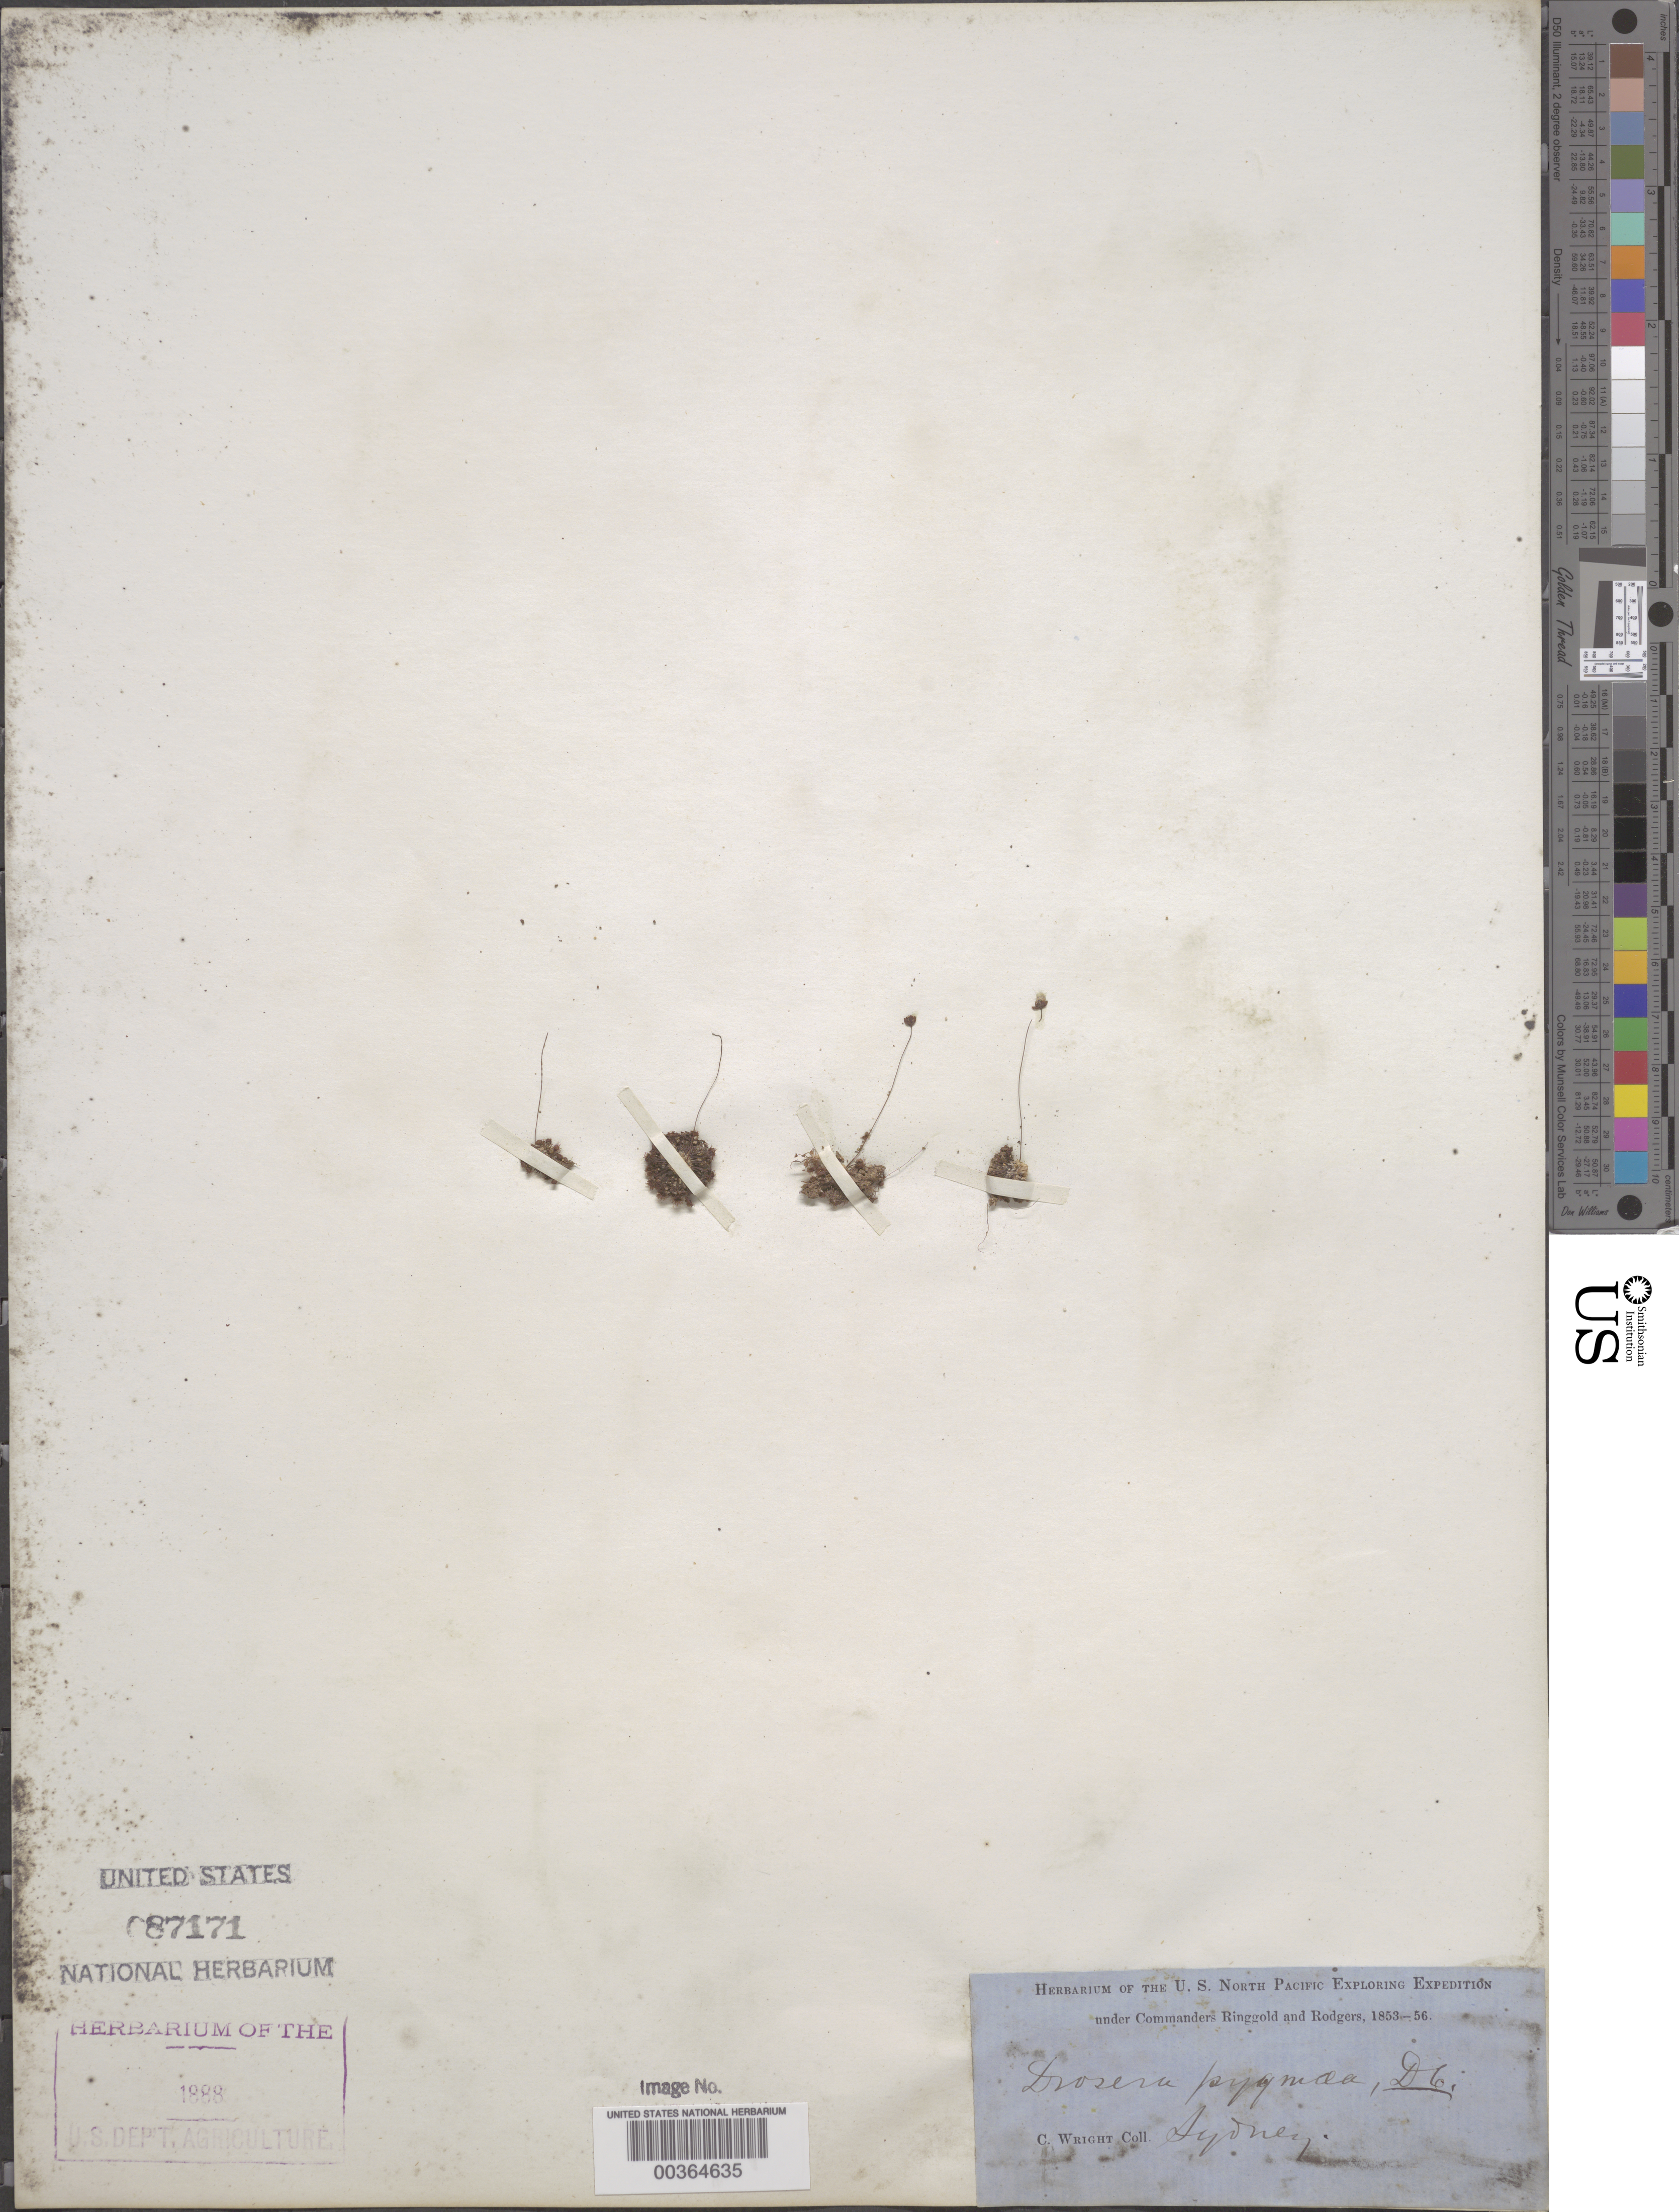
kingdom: Plantae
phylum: Tracheophyta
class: Magnoliopsida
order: Caryophyllales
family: Droseraceae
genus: Drosera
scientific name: Drosera pygmaea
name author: DC.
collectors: C. Wright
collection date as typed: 1853 to -- --- 1856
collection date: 1853/1856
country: Australia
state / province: New South Wales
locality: Sydney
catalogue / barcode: US 87171